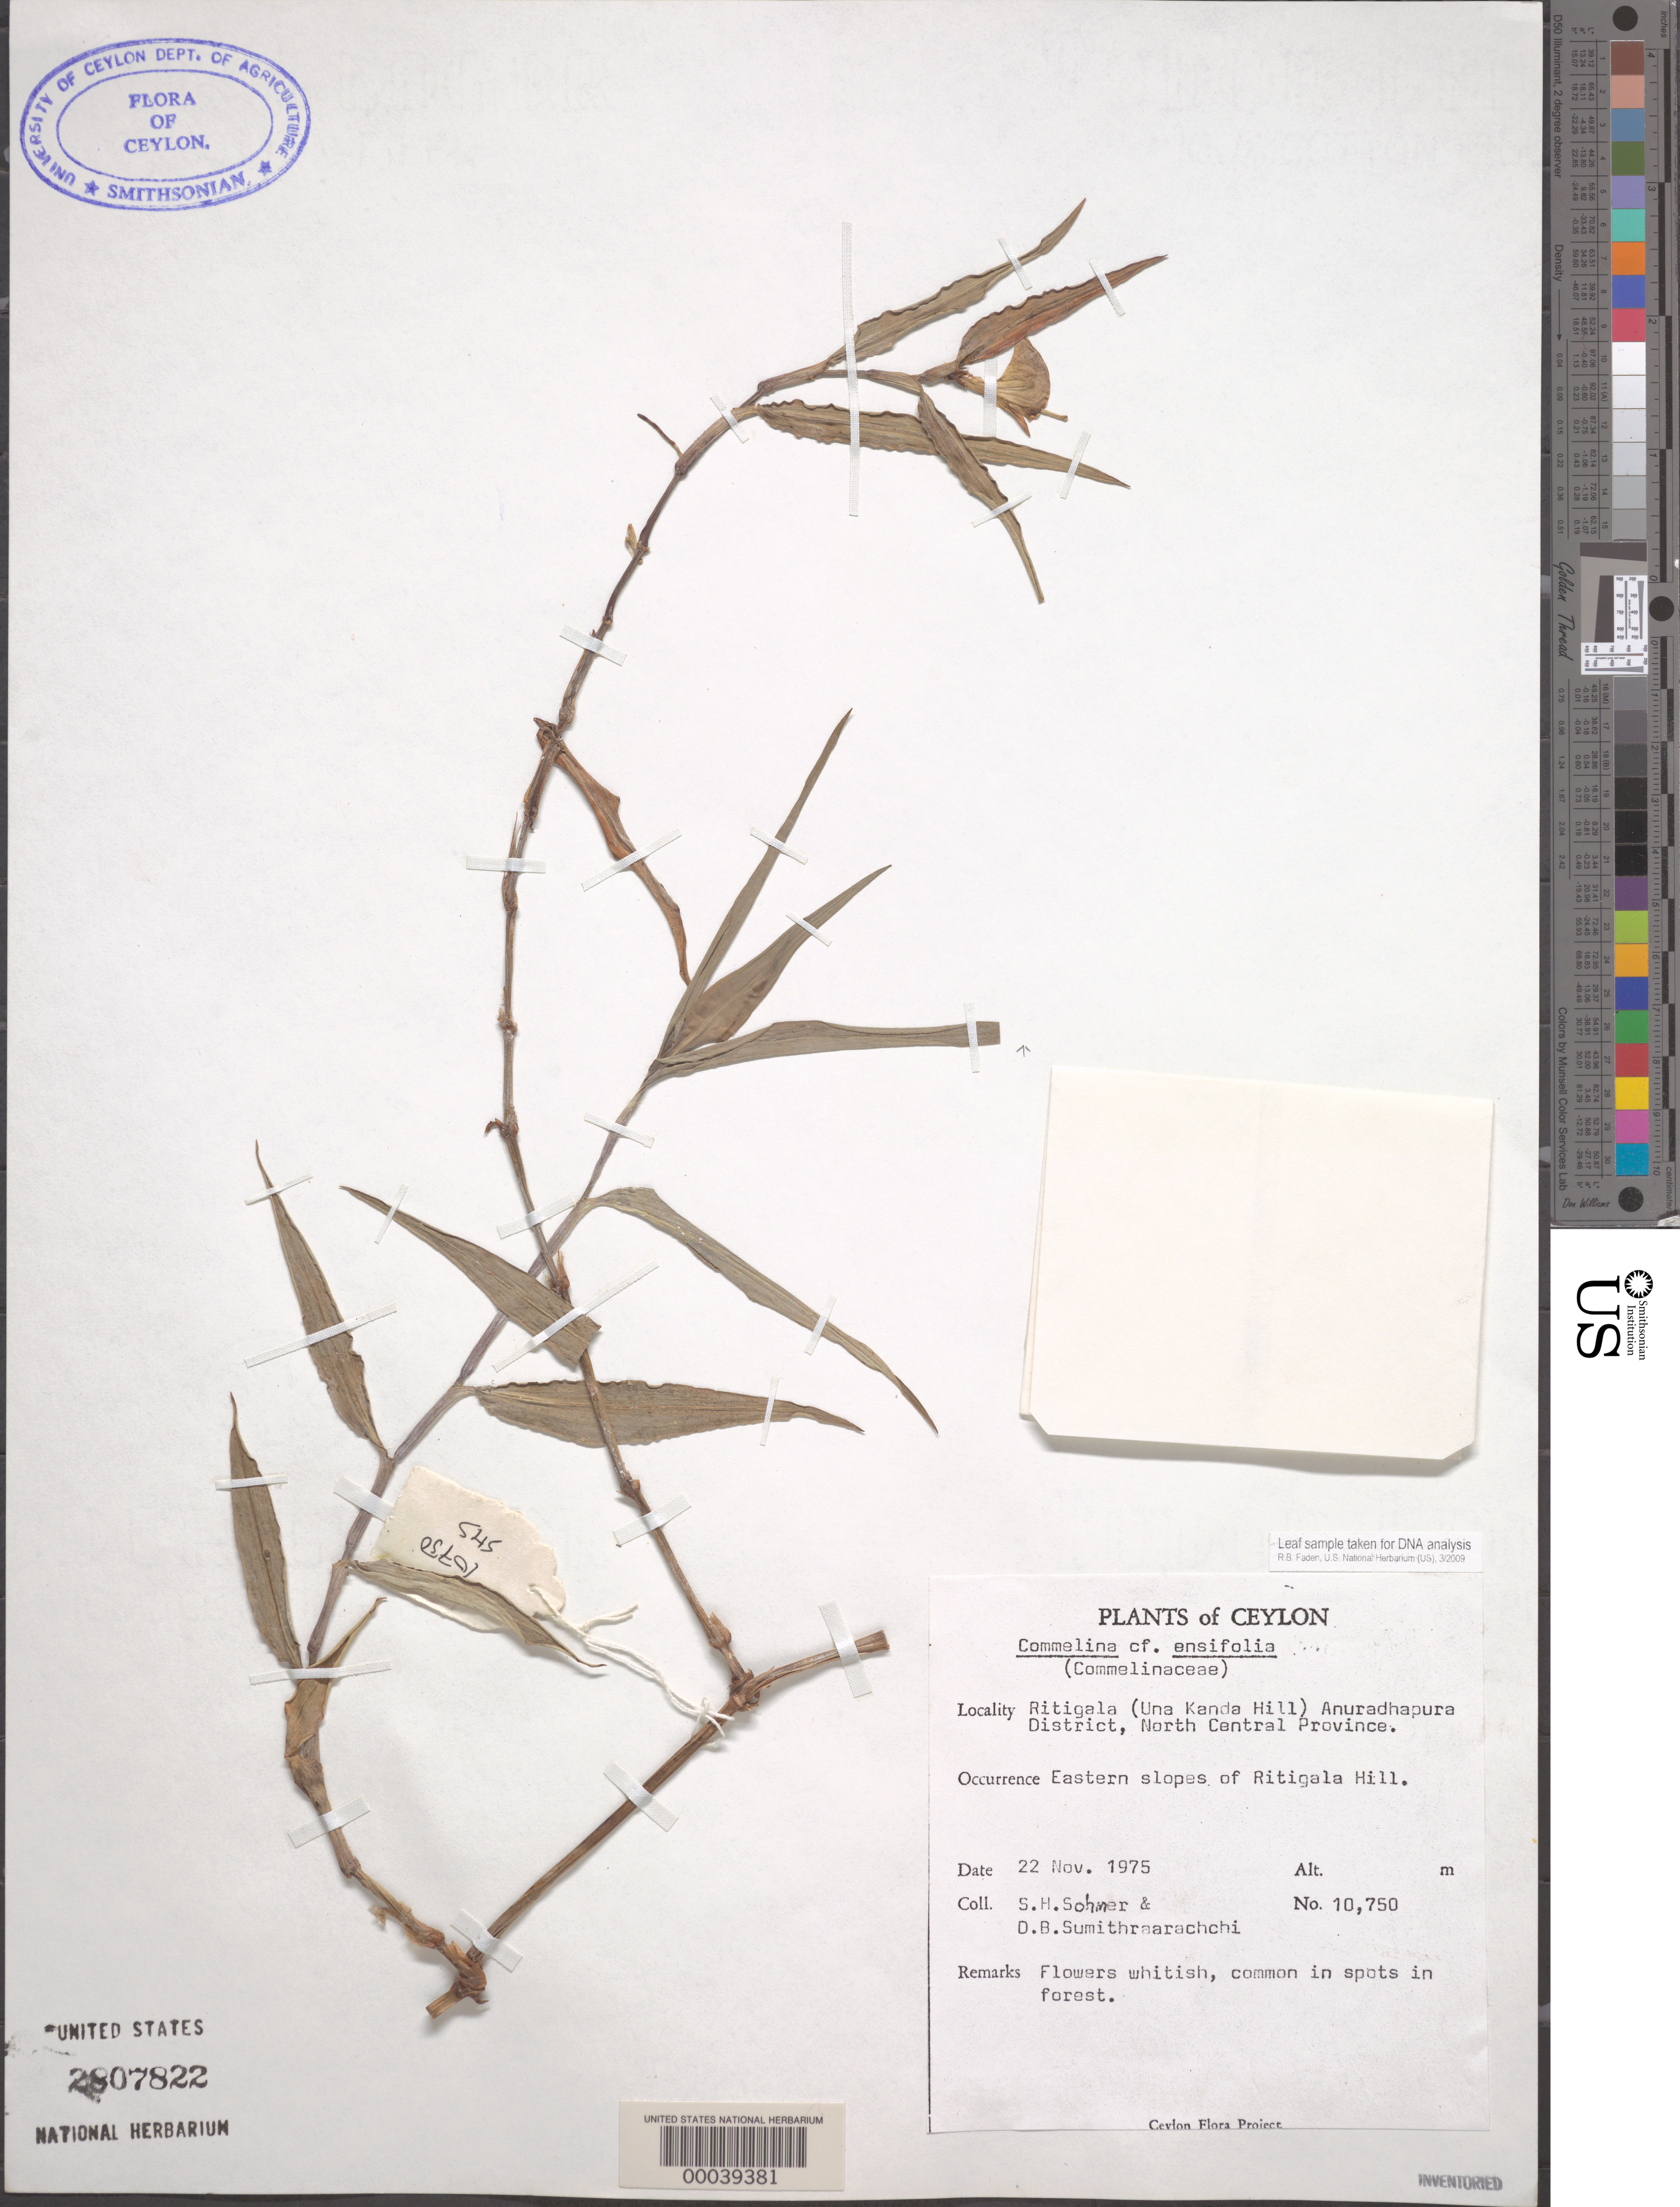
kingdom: Plantae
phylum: Tracheophyta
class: Liliopsida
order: Commelinales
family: Commelinaceae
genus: Commelina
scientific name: Commelina ensifolia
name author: R. Br.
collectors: S. H. Sohmer & D. B. Sumithraarachchi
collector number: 10750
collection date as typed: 22 Nov 1975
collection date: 1975-11-22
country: Sri Lanka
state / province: North Central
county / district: Anuradhapura Dist.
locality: Ritigala (una kanda hill), eastern slopes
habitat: Slopes of forest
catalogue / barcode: US 2807822